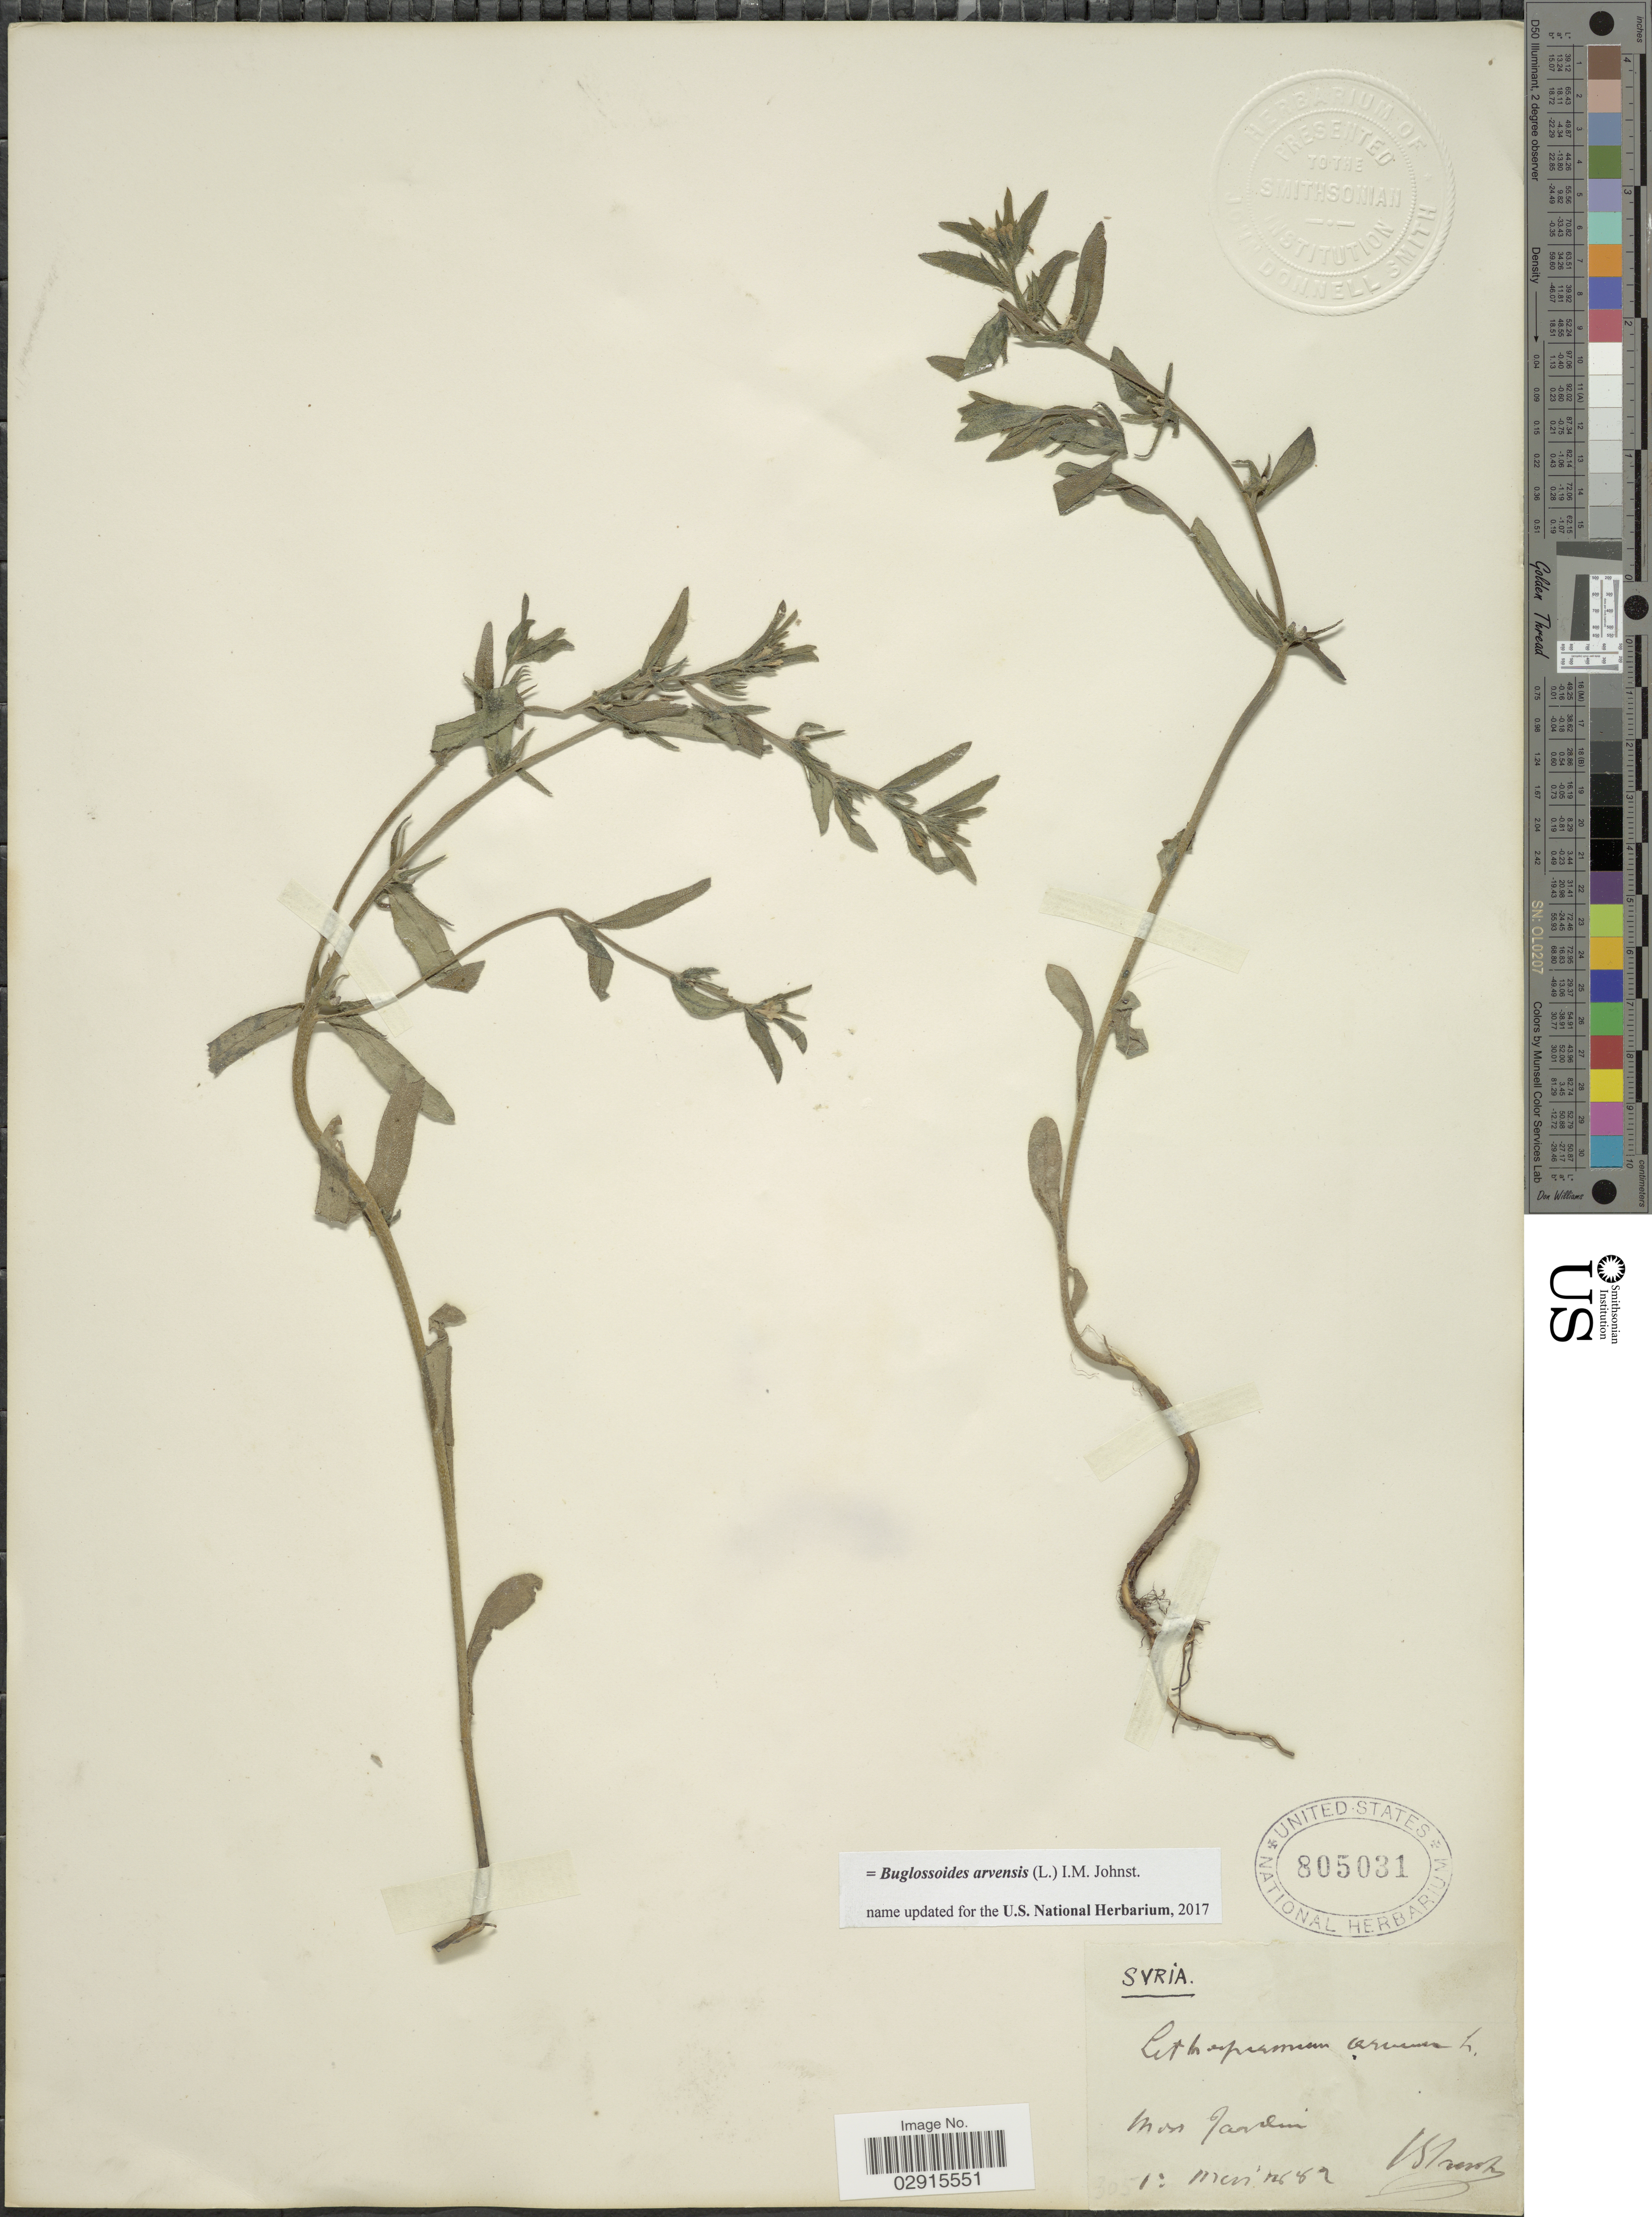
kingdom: Plantae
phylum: Tracheophyta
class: Magnoliopsida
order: Boraginales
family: Boraginaceae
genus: Buglossoides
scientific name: Buglossoides arvensis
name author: (L.) I.M. Johnst.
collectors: I. Blanche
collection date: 1882-05-01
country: Syria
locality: Mon Jardin.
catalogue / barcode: US 805031